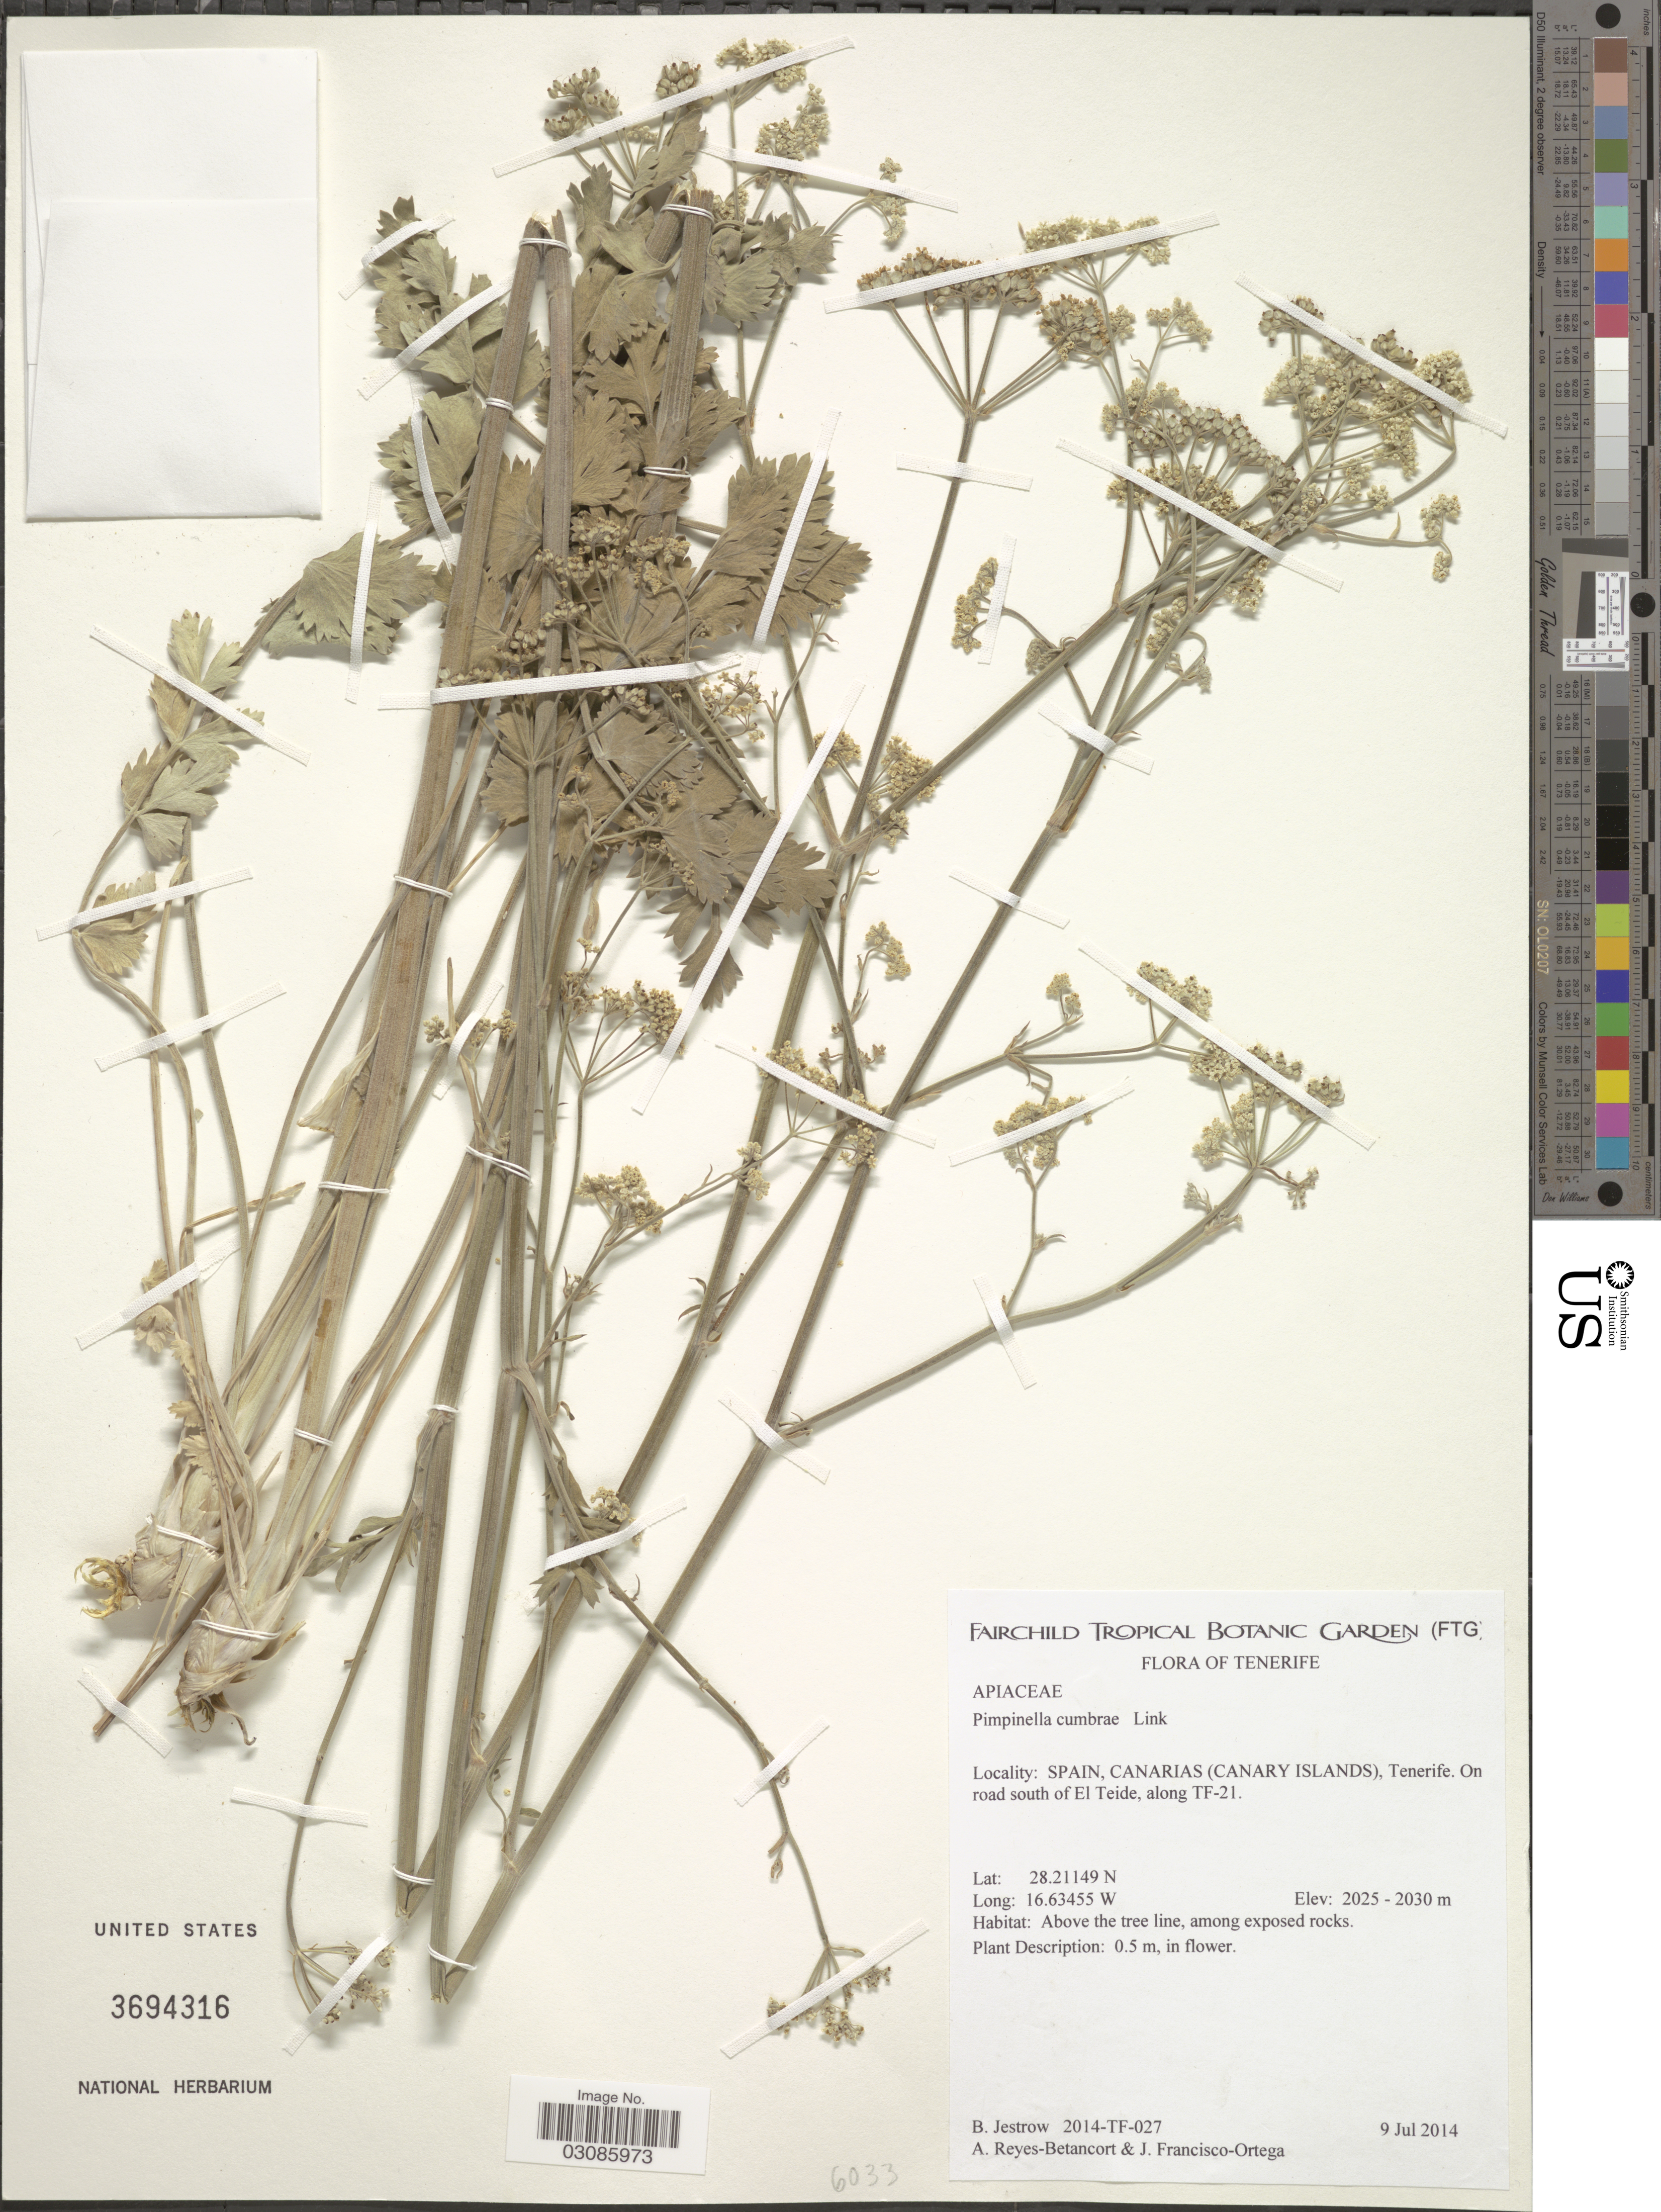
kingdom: Plantae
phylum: Tracheophyta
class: Magnoliopsida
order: Apiales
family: Apiaceae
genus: Pimpinella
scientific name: Pimpinella cumbrae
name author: Link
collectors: B. Jestrow, A. Reyes-Betancort & J. Francisco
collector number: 2014-TF-027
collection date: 2014-07-09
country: Spain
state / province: Canarias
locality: (Canary Islands), Tenerife. On road south of El Teide, along TF-21.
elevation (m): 2025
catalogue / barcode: US 3694316